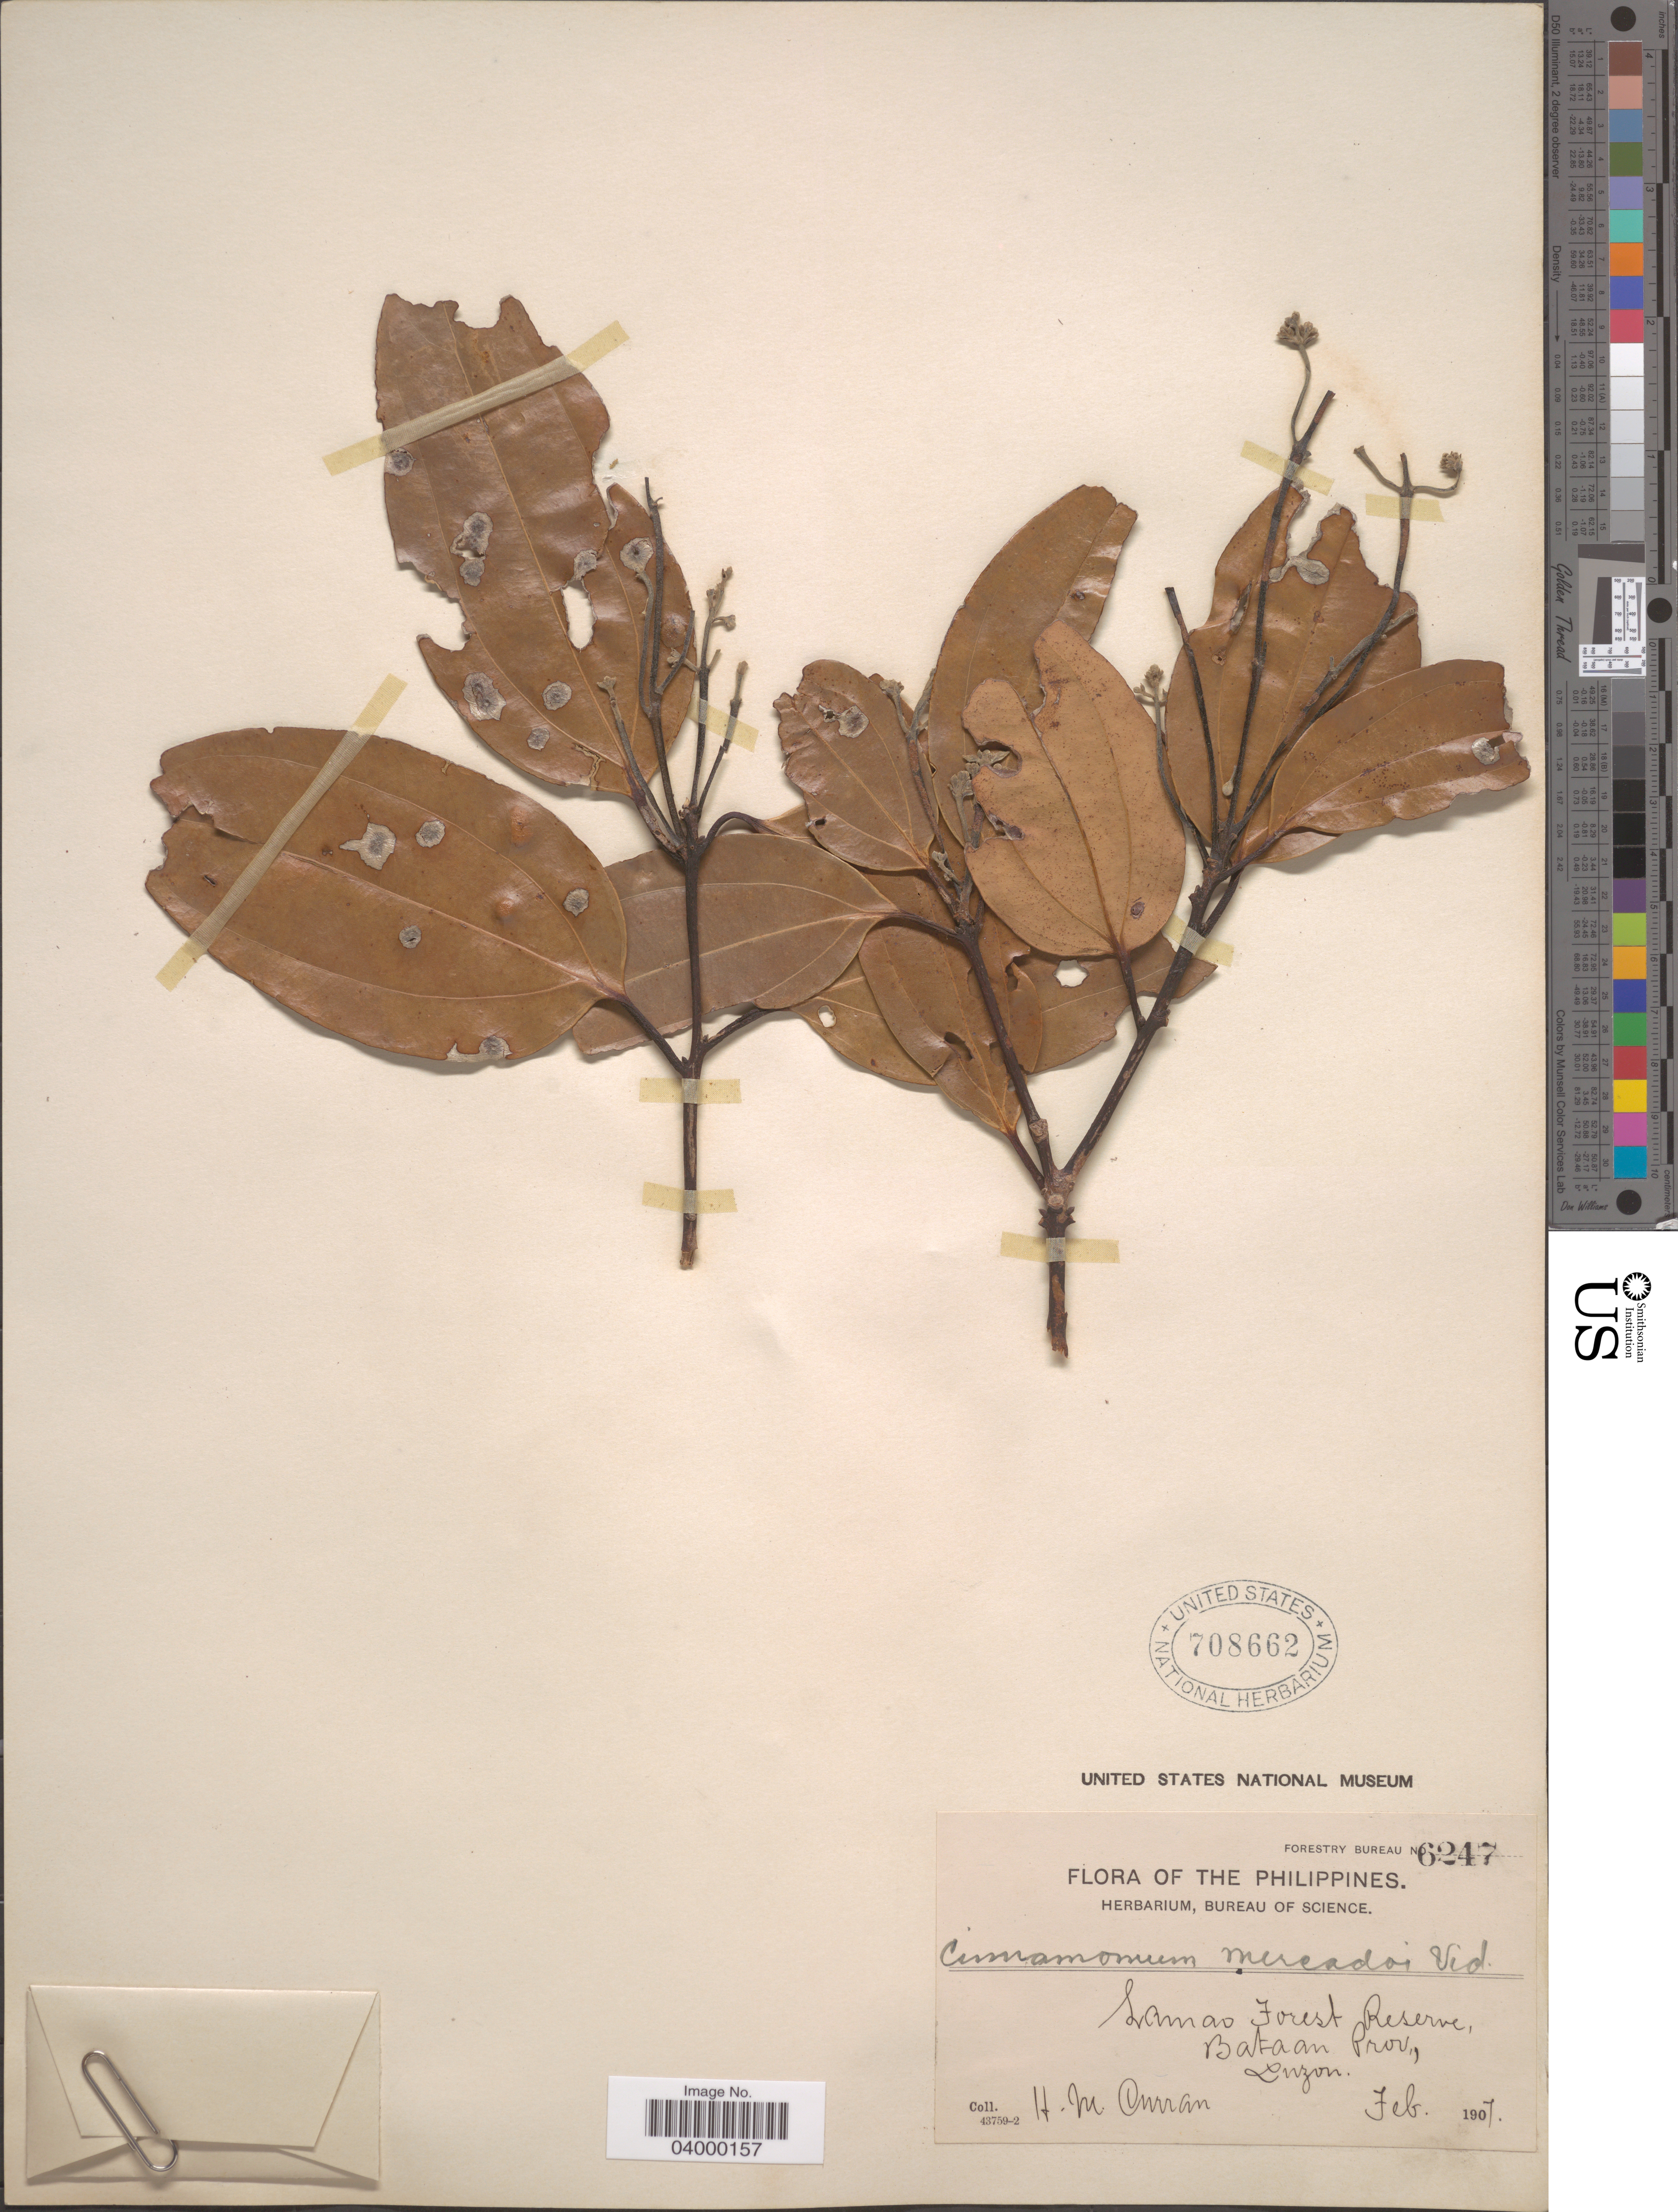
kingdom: Plantae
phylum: Tracheophyta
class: Magnoliopsida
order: Laurales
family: Lauraceae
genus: Cinnamomum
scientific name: Cinnamomum mercadoi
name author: Vidal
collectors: H. M. Curran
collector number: Forestry Bureau 6247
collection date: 1907-02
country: Philippines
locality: Lamao Forest Reserve, Bataan Prov., Luzon.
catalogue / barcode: US 708662